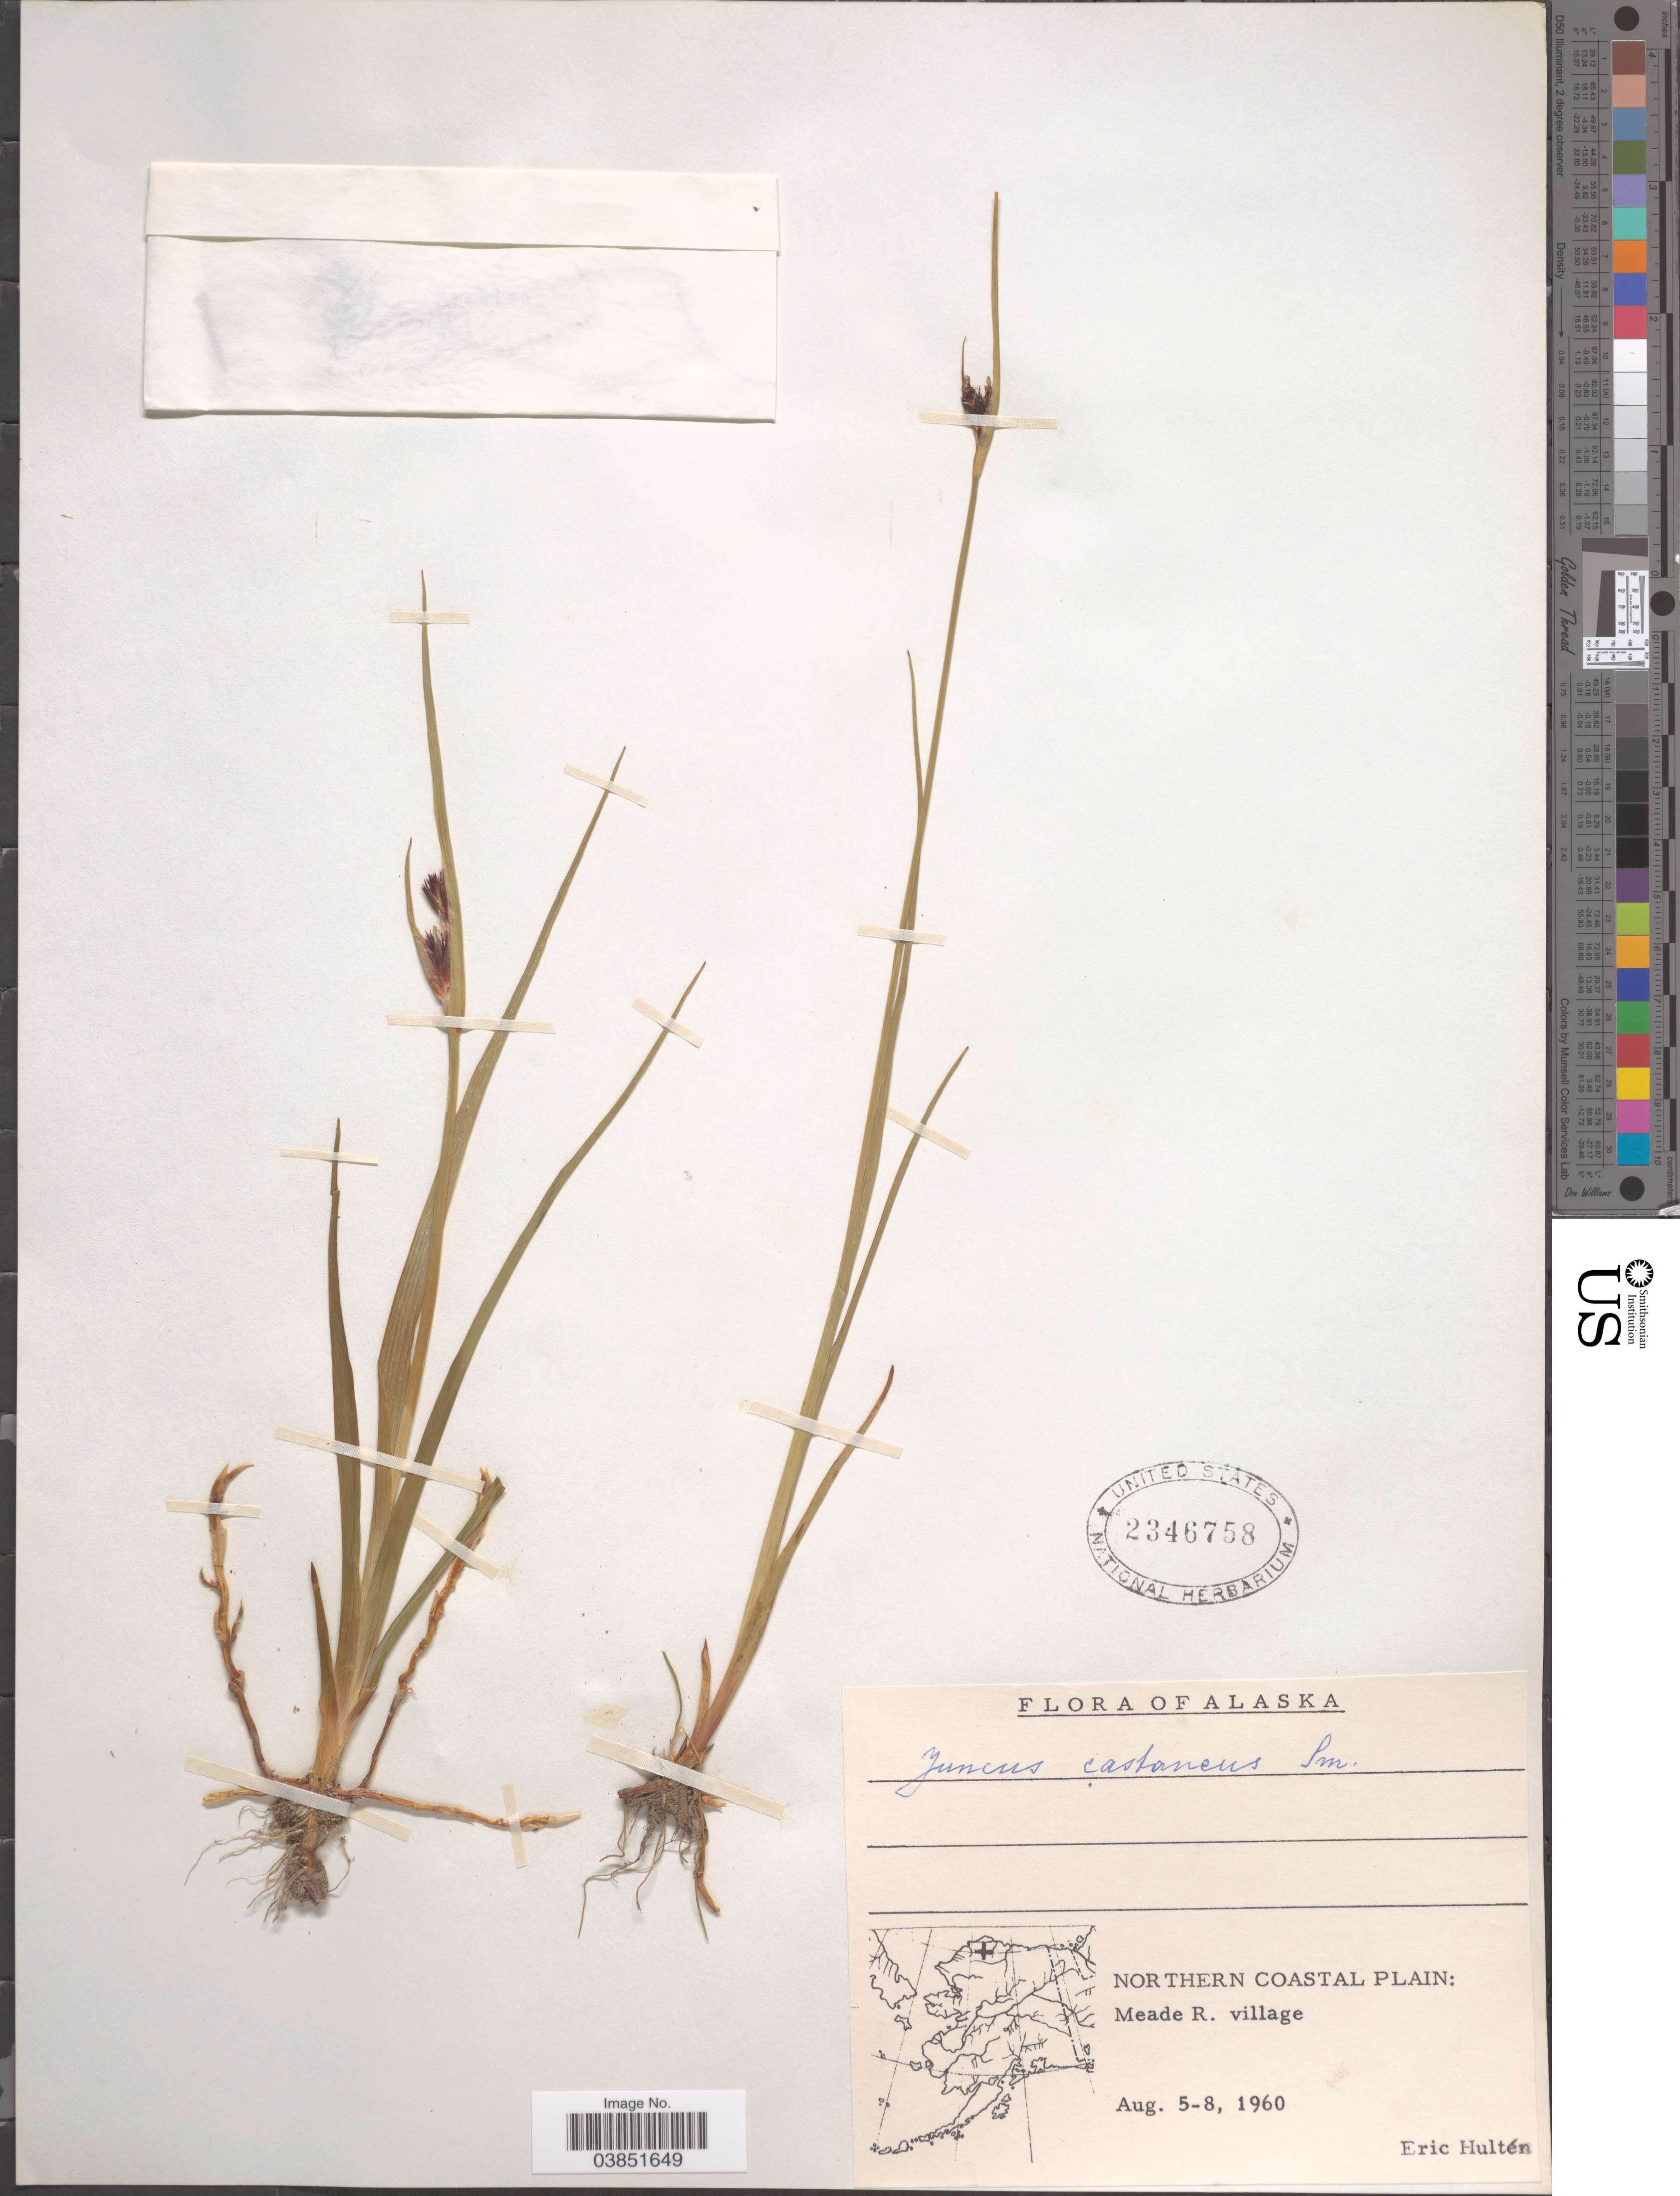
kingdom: Plantae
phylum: Tracheophyta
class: Liliopsida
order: Poales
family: Juncaceae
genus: Juncus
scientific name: Juncus castaneus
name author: Sm.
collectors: E. G. Hultén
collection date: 1960-08-05/1960-08-08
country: United States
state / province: Alaska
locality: Northern Coastal Plain: Meade R. village.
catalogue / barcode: US 2346758